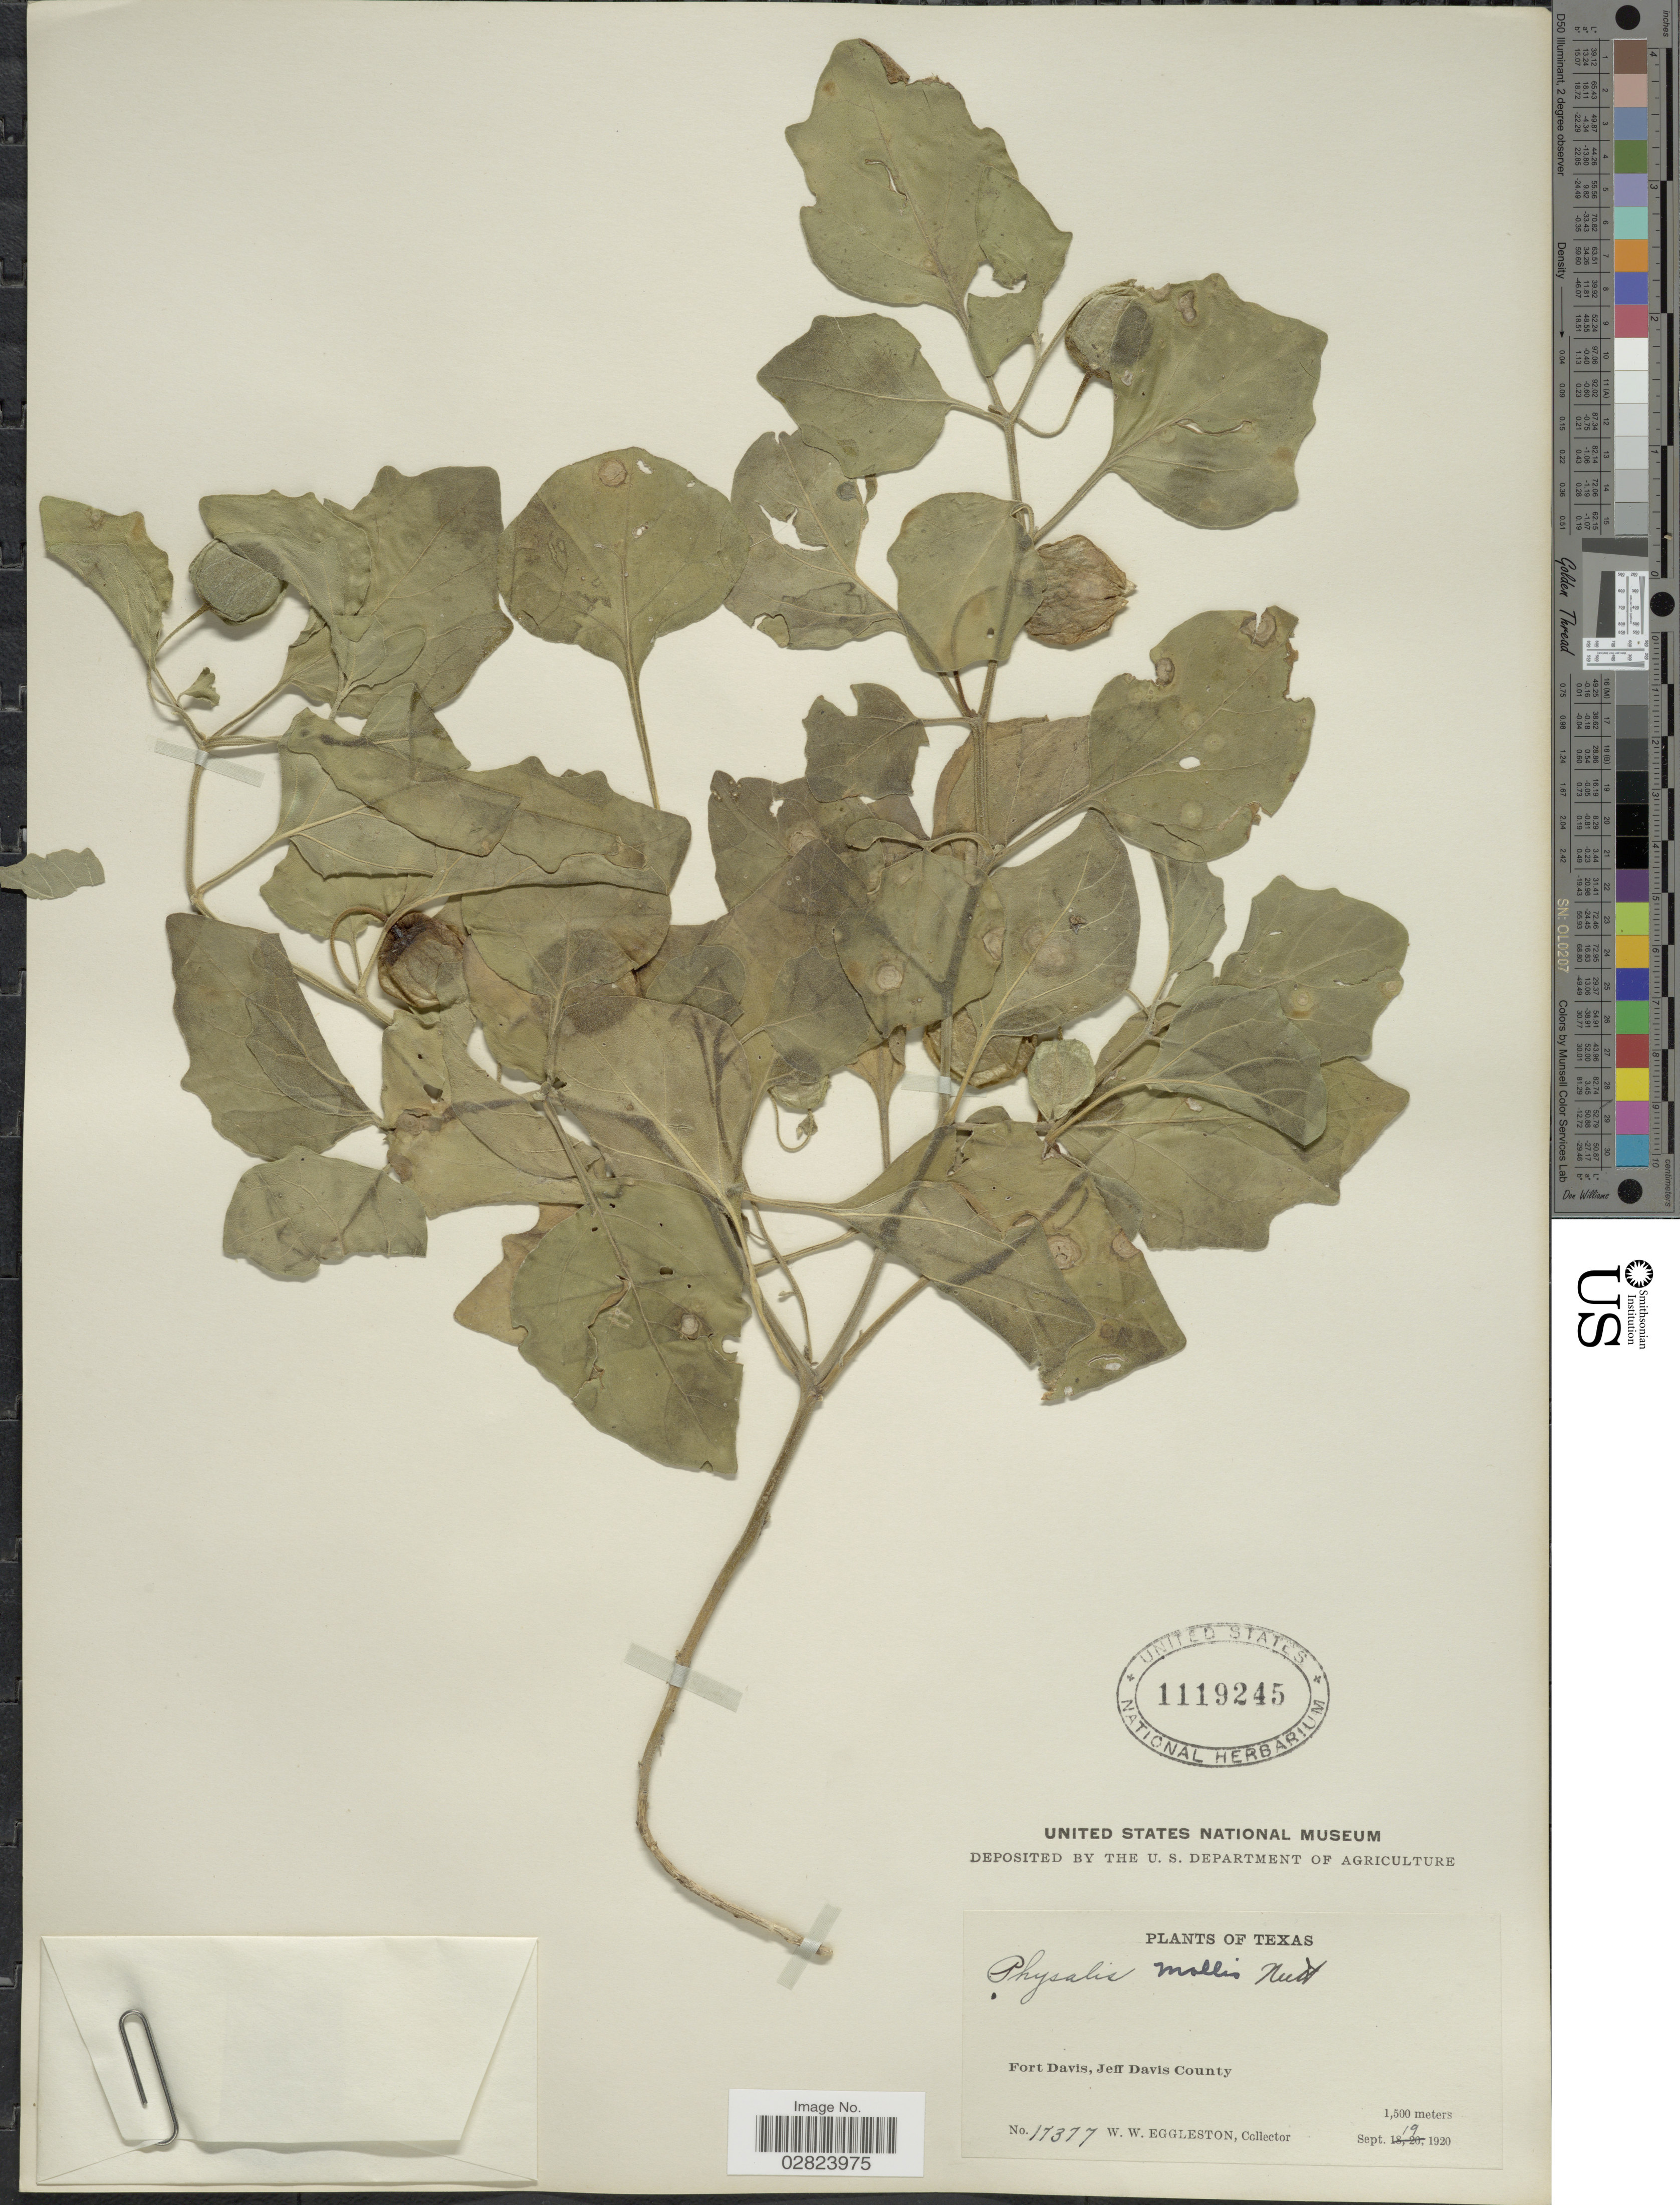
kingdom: Plantae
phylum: Tracheophyta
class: Magnoliopsida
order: Solanales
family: Solanaceae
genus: Physalis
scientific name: Physalis mollis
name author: Nutt.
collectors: W. W. Eggleston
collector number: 17377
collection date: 1920-09-19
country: United States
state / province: Texas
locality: Fort Davis, Jeff Davis County.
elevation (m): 1500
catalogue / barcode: US 1119245